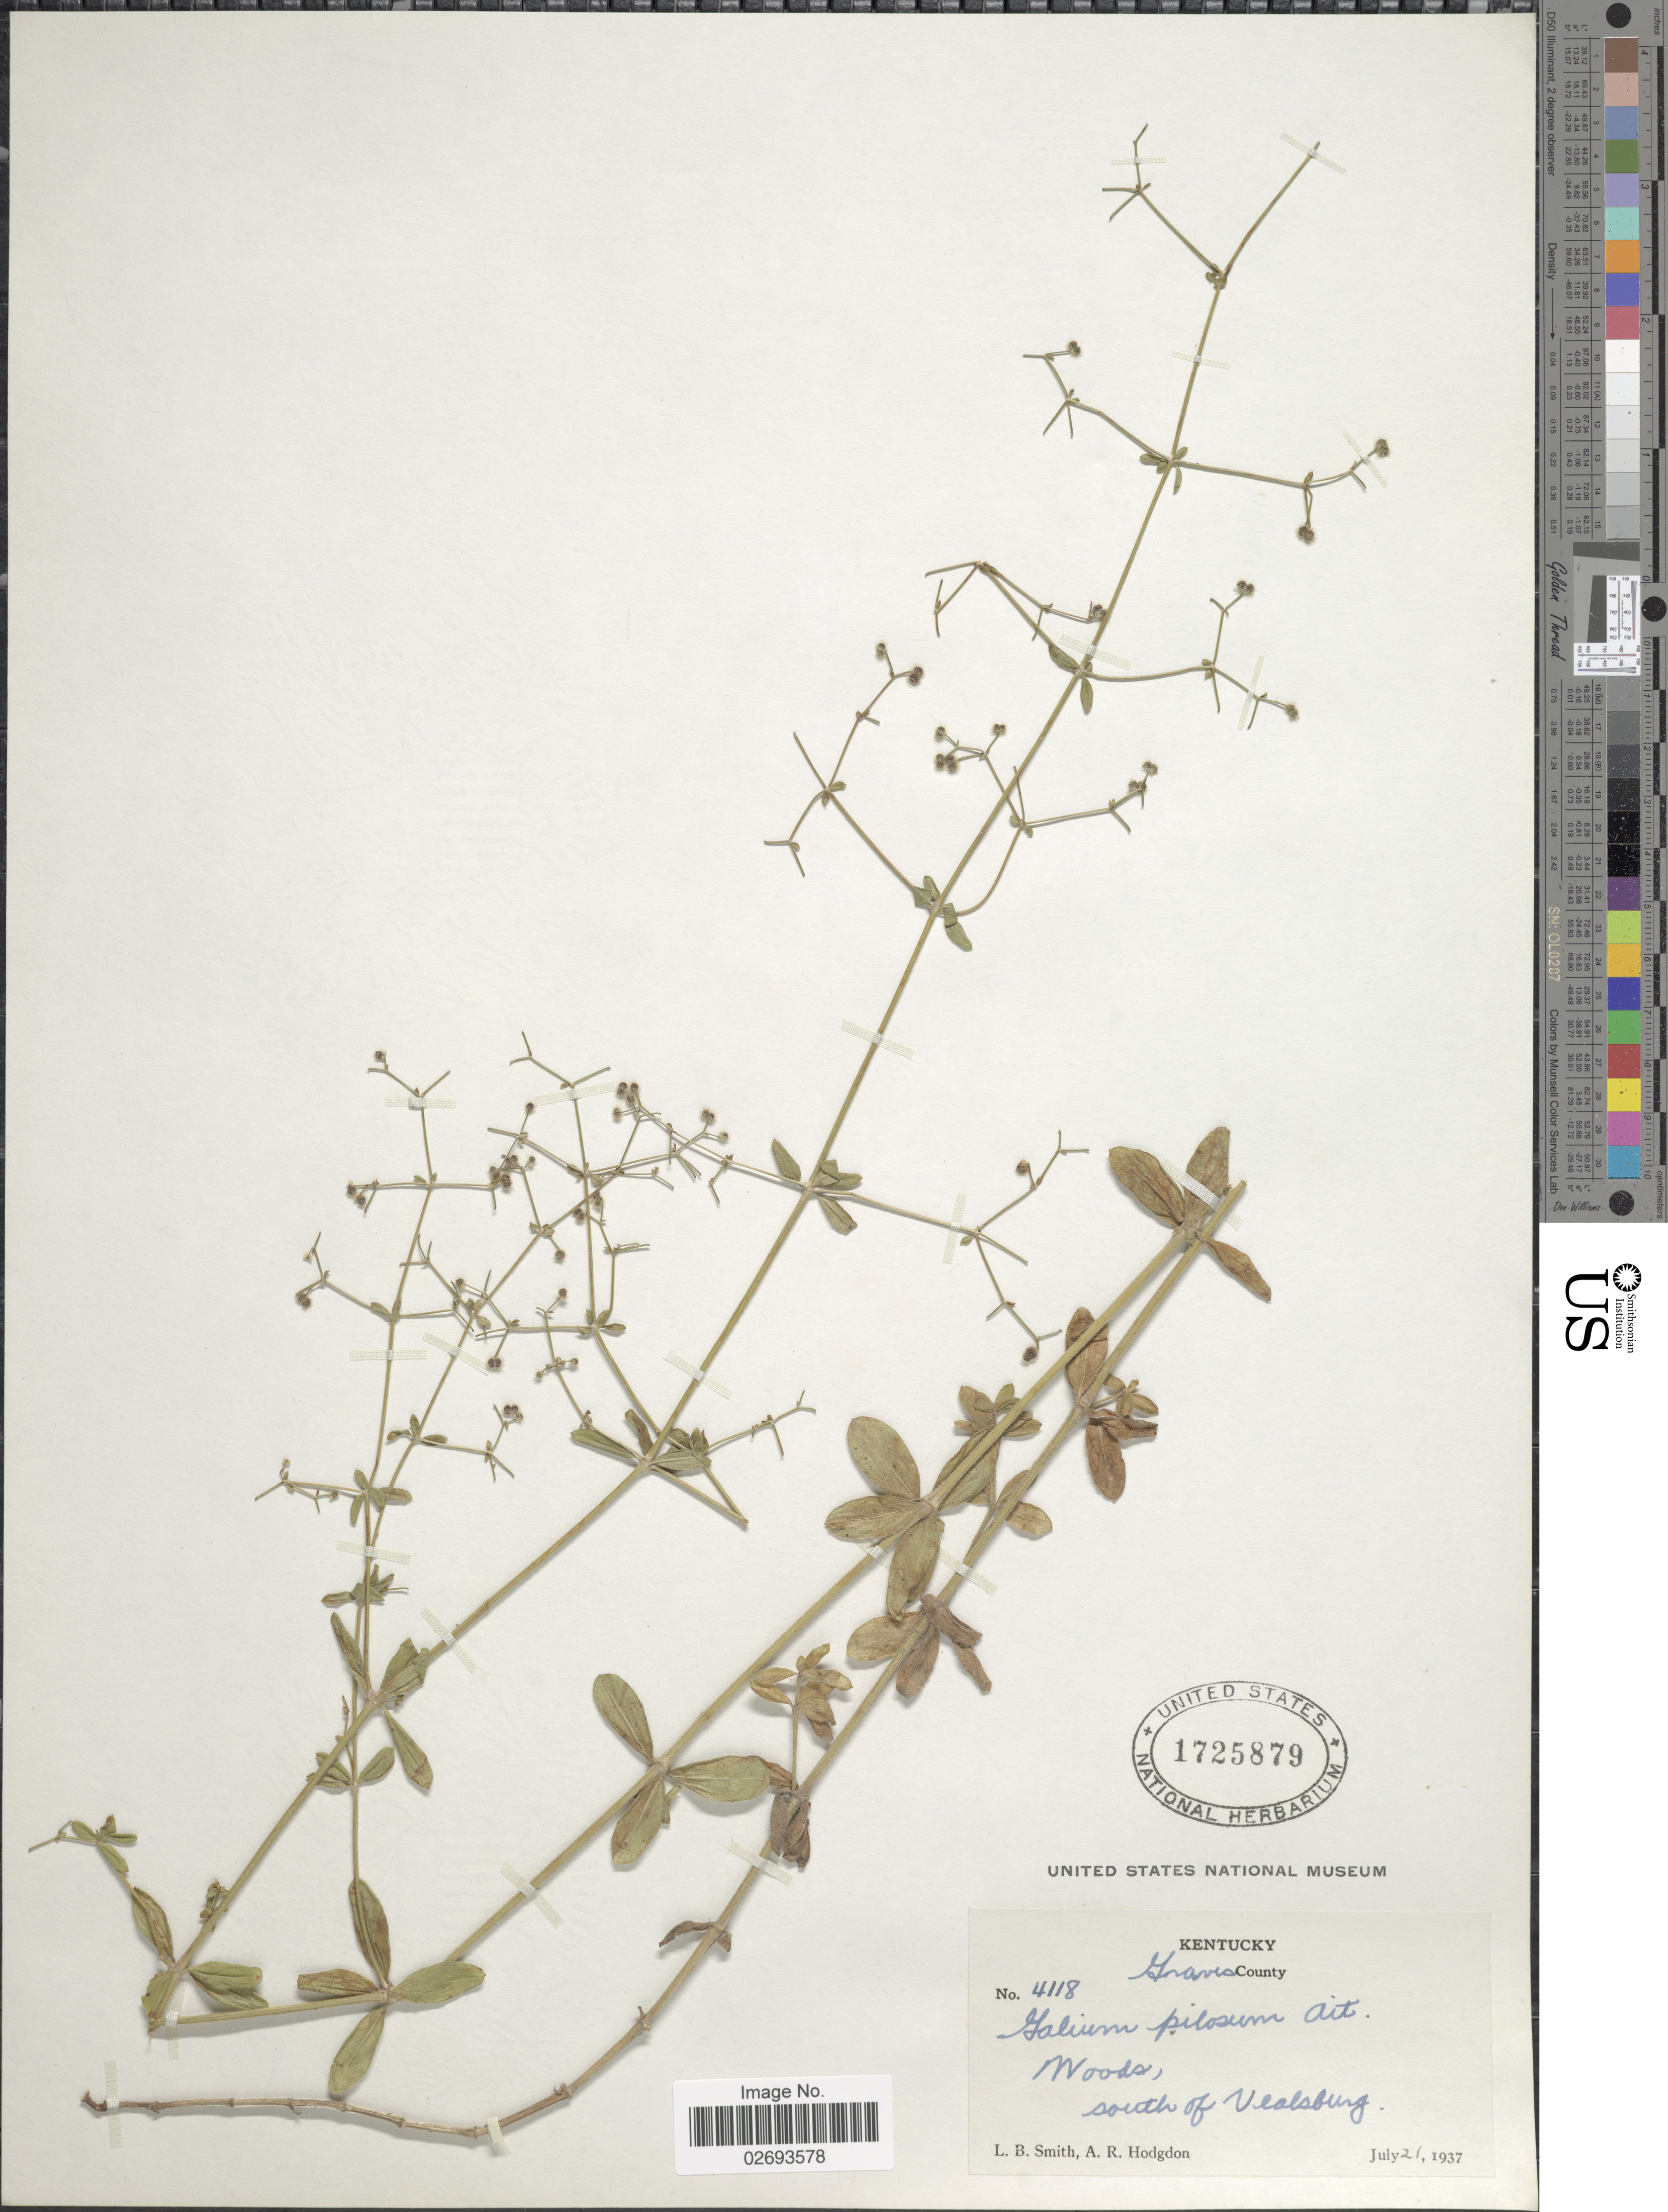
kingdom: Plantae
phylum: Tracheophyta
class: Magnoliopsida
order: Gentianales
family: Rubiaceae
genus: Galium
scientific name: Galium pilosum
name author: Aiton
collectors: L. Smith & A. R. Hodgdon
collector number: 4118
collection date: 1937-07-21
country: United States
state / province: Kentucky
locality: Graves County, Woods, South of Vealsburg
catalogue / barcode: US 1725879